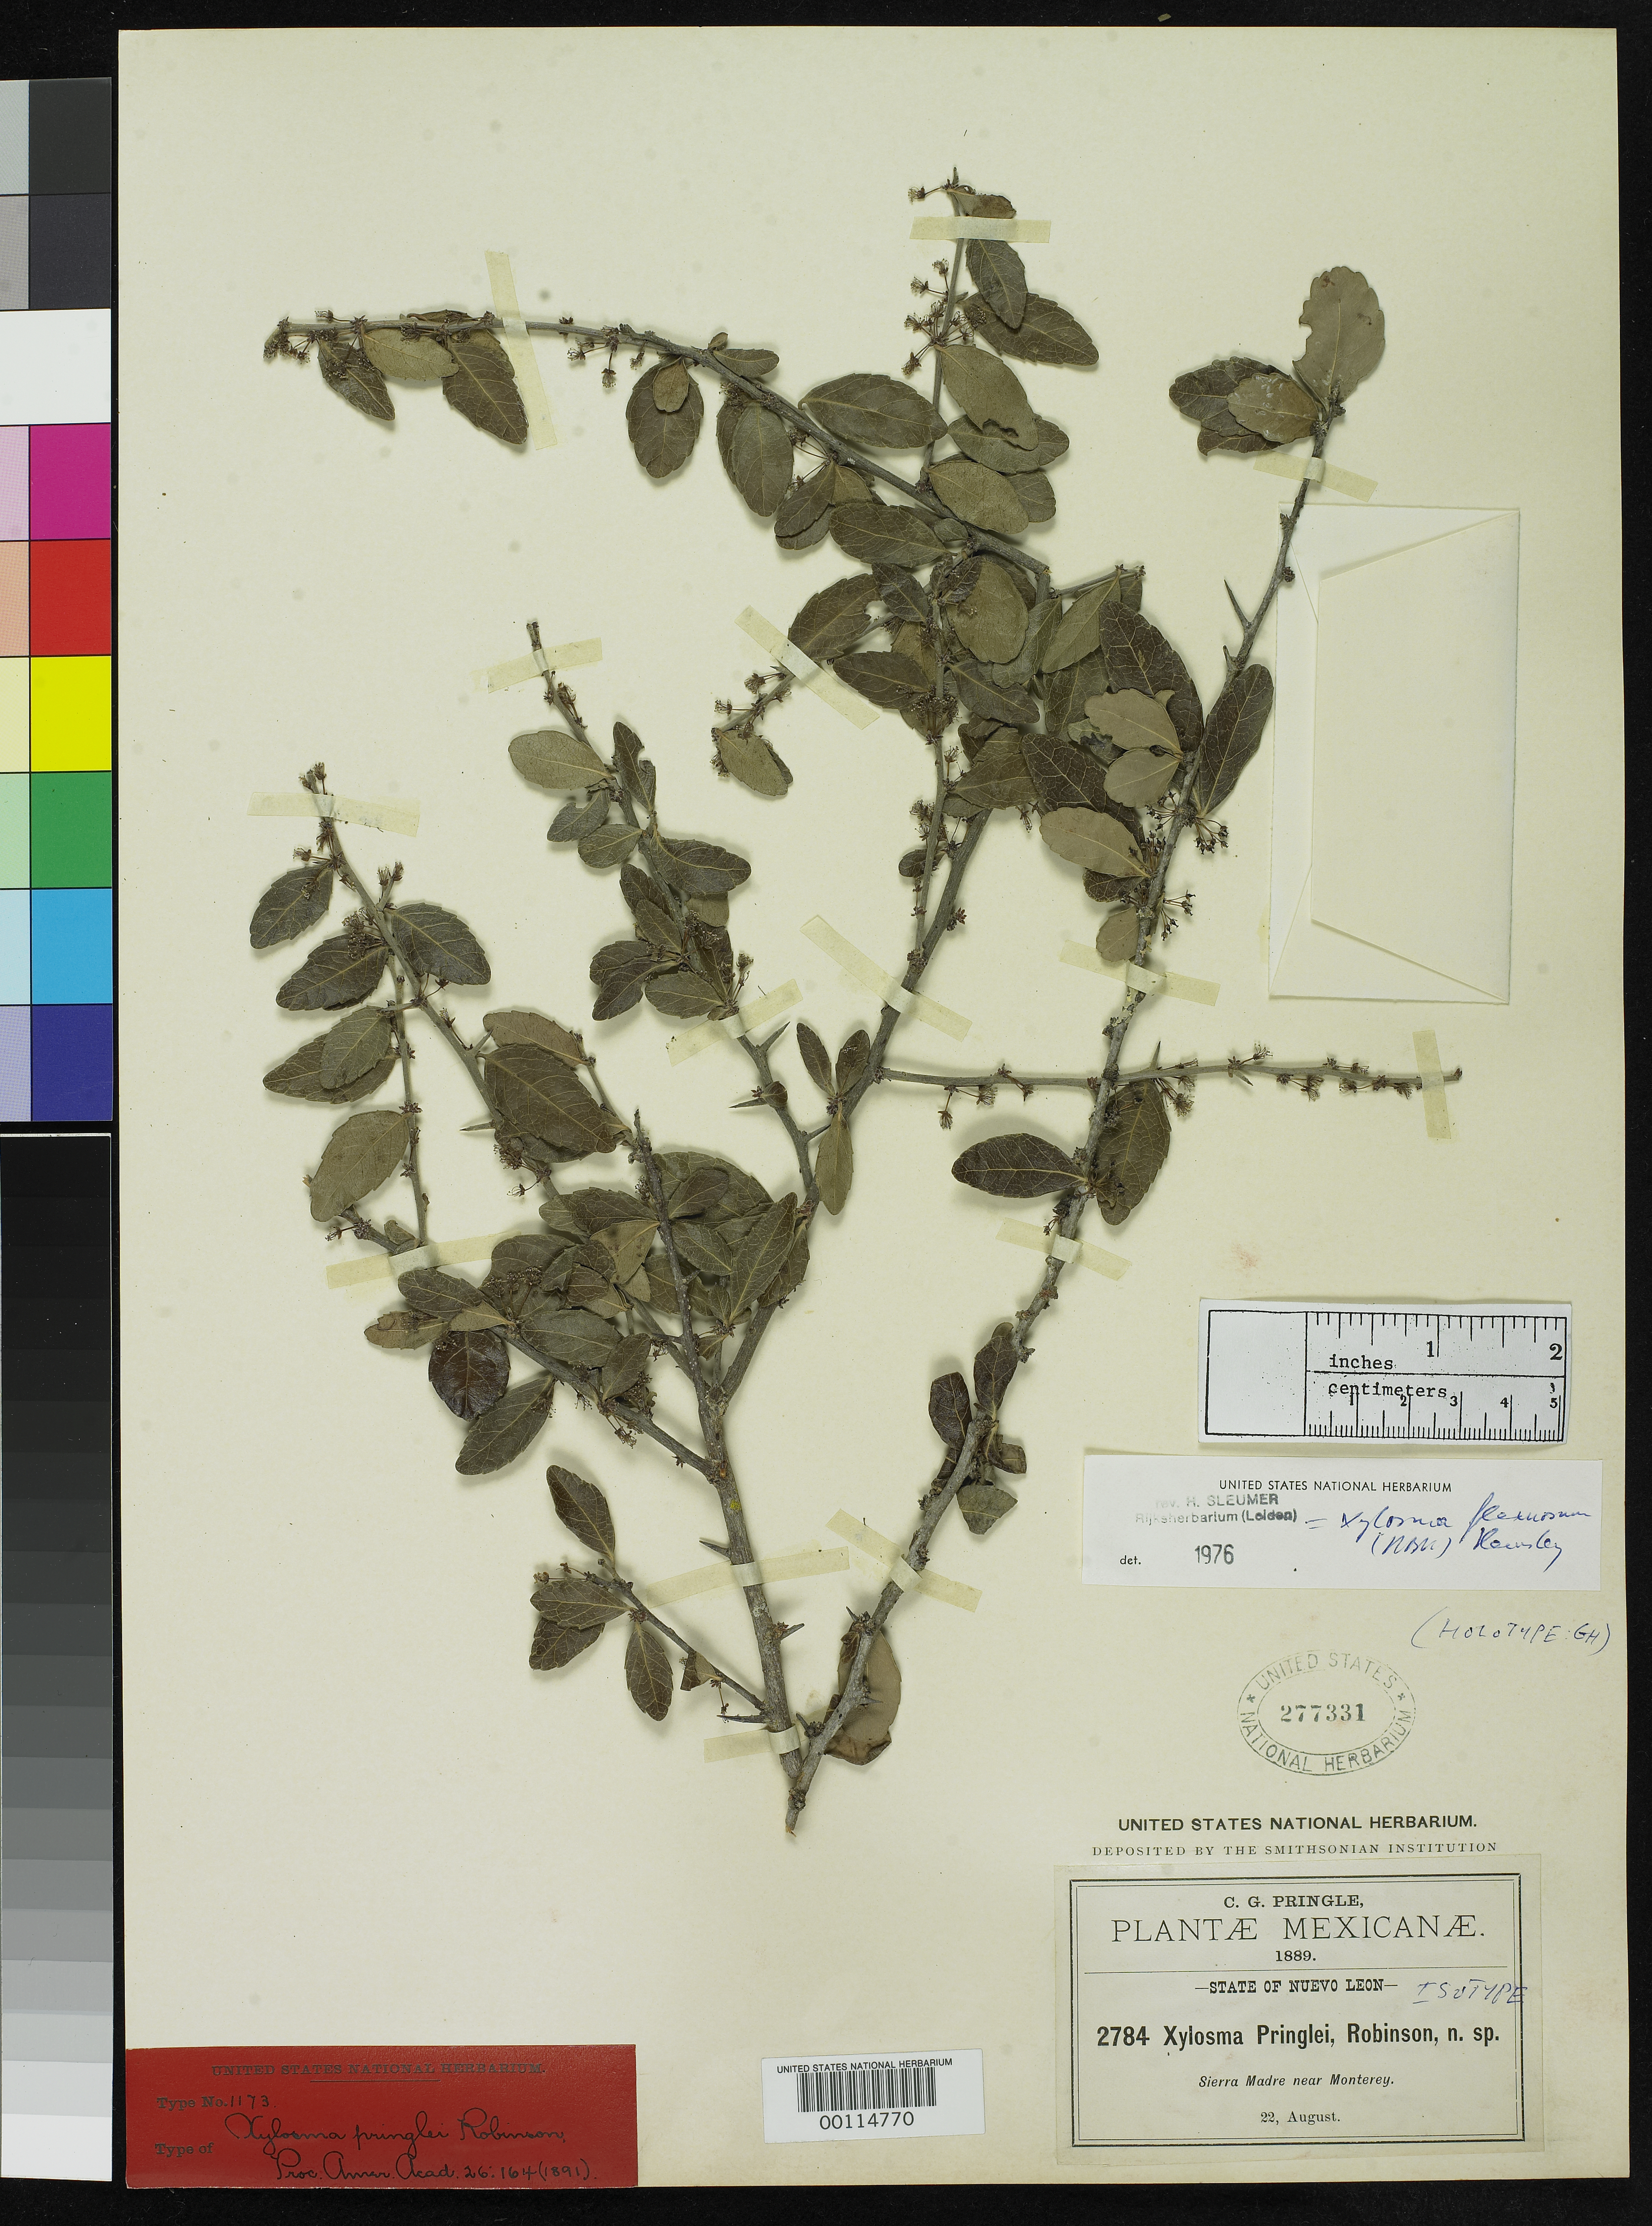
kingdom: Plantae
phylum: Tracheophyta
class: Magnoliopsida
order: Malpighiales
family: Salicaceae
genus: Xylosma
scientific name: Xylosma pringlei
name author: B.L. Rob.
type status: Isotype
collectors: C. G. Pringle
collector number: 2784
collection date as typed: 22 Aug 1889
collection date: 1889-08-22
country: Mexico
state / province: Nuevo León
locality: Sierra Madre near Monterrey.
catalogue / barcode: US 277331